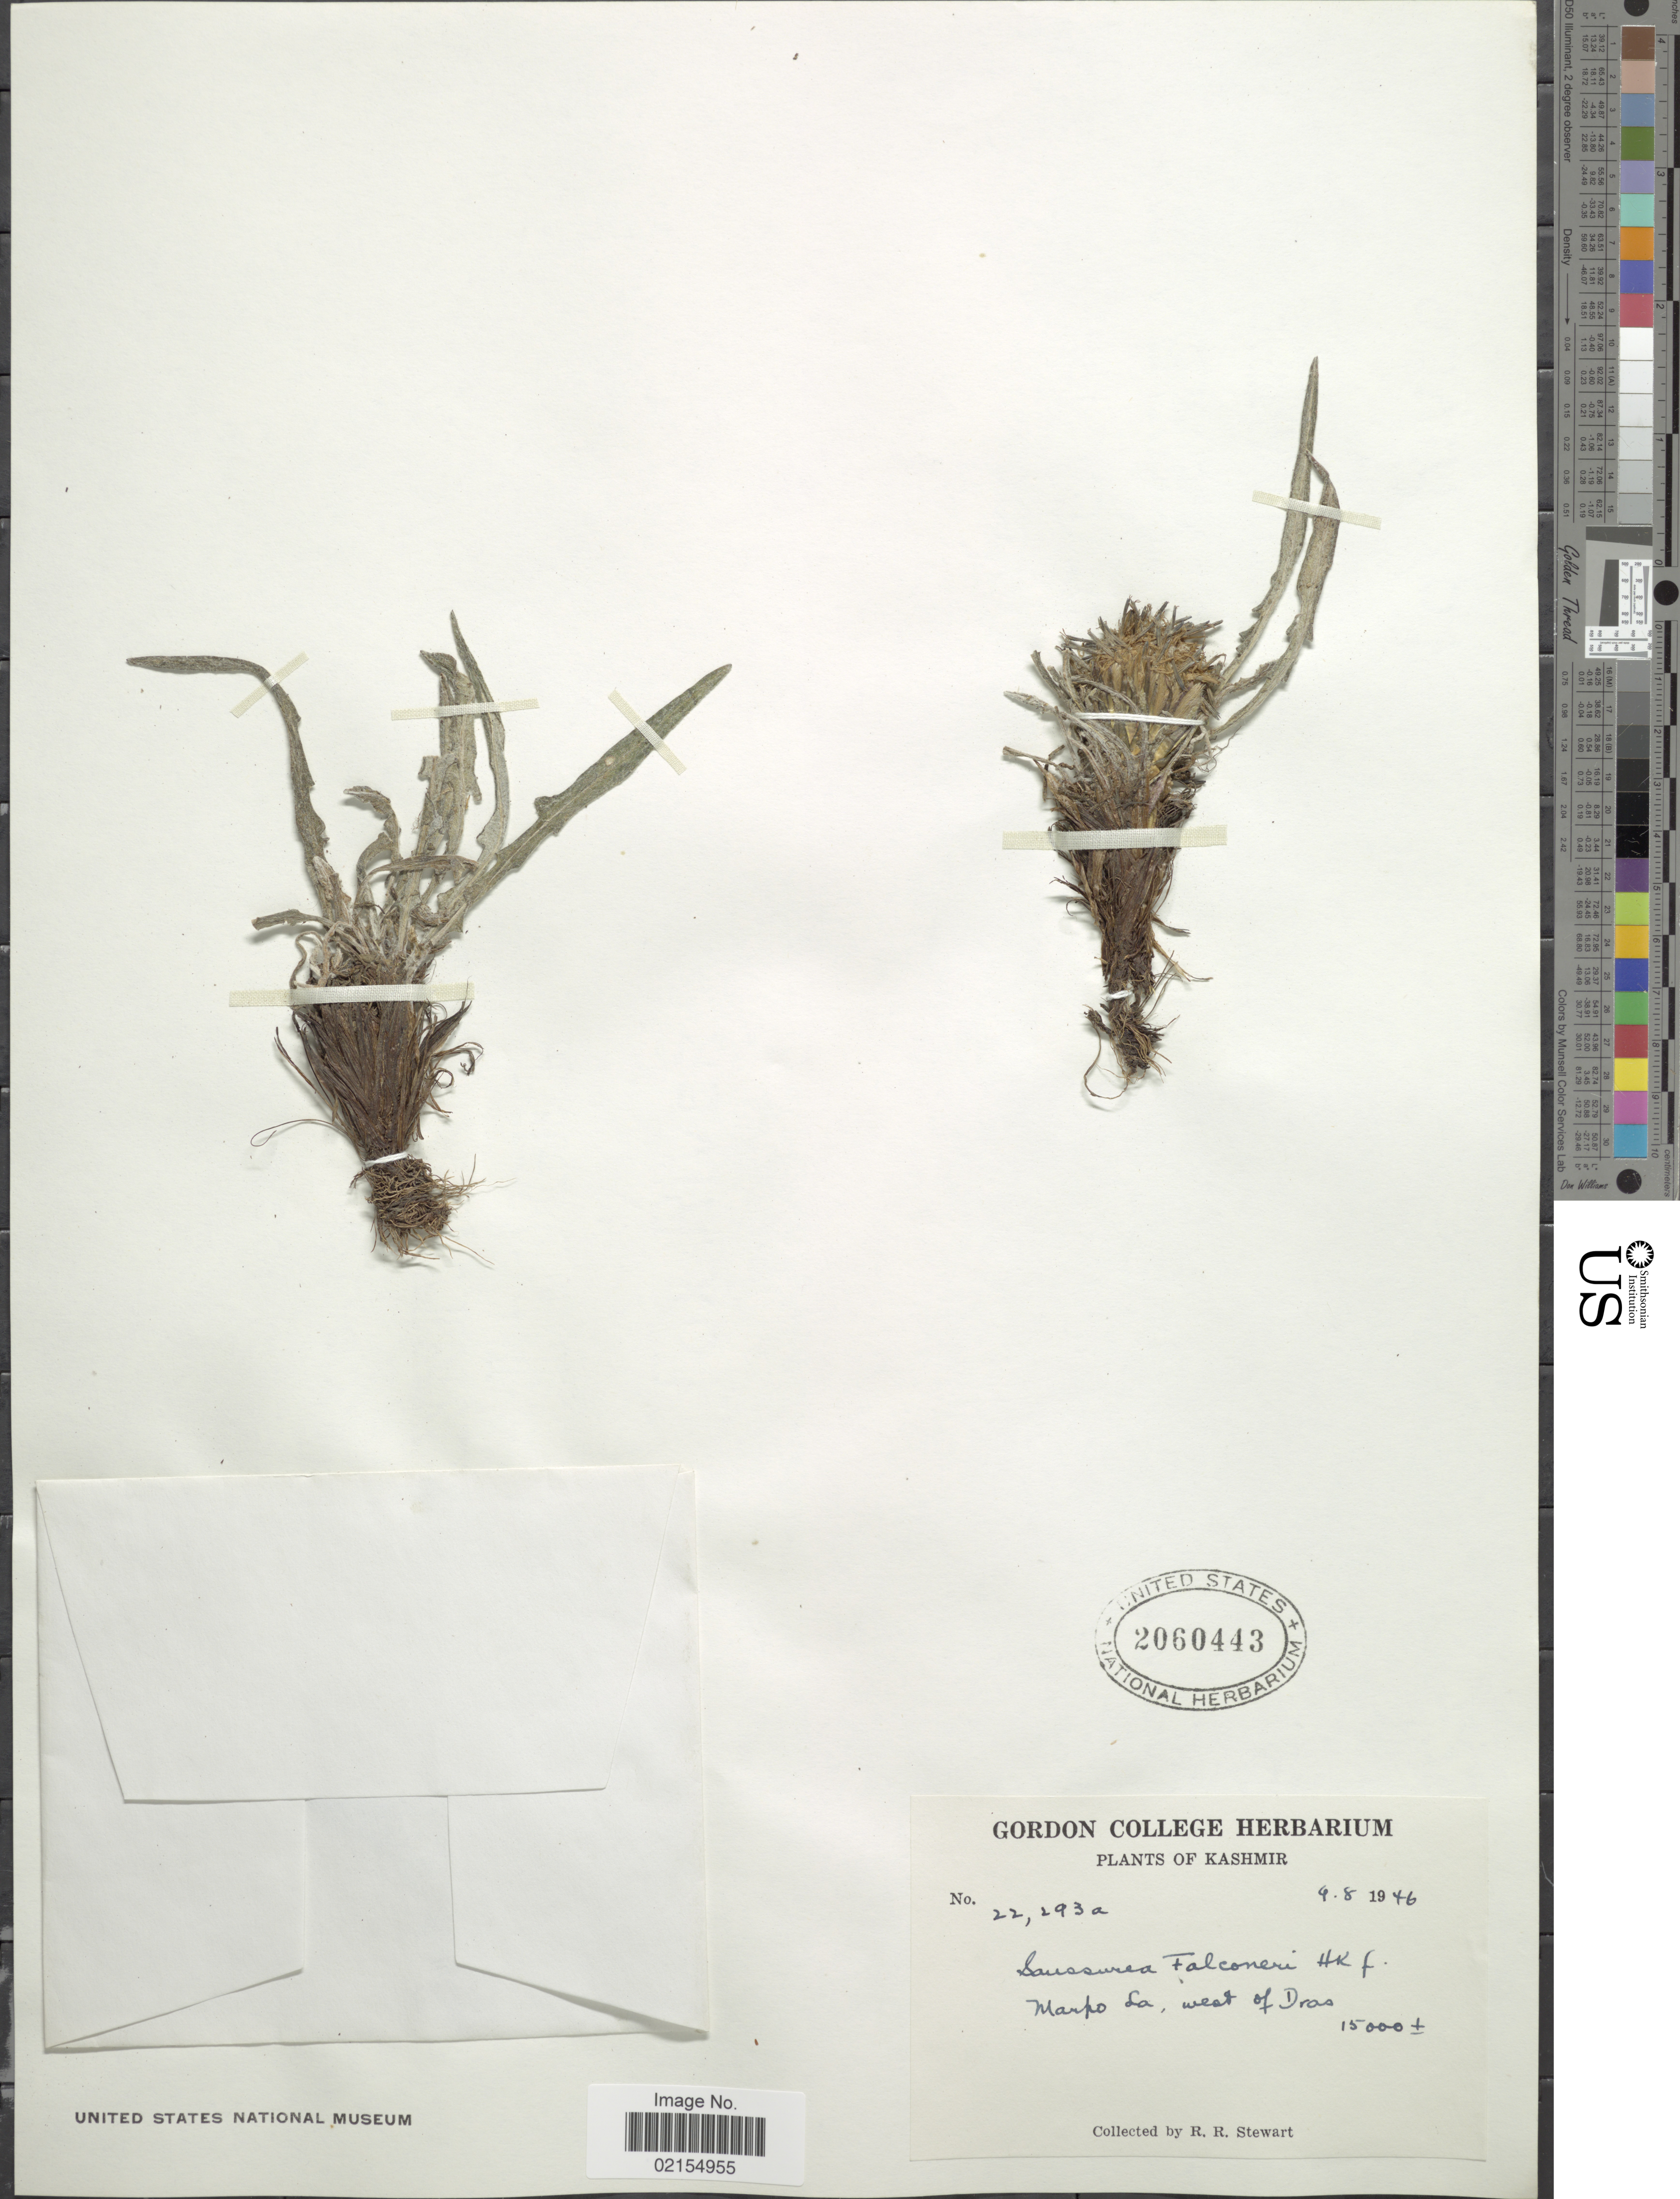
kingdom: Plantae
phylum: Tracheophyta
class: Magnoliopsida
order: Asterales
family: Asteraceae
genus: Saussurea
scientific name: Saussurea andryaloides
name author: (DC.) Sch. Bip.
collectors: R. R. Stewart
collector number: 22293a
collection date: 1946-08-04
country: India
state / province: Jammu and Kashmir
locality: Kashmir, Marpo La, west of Dras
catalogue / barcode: US 2060443